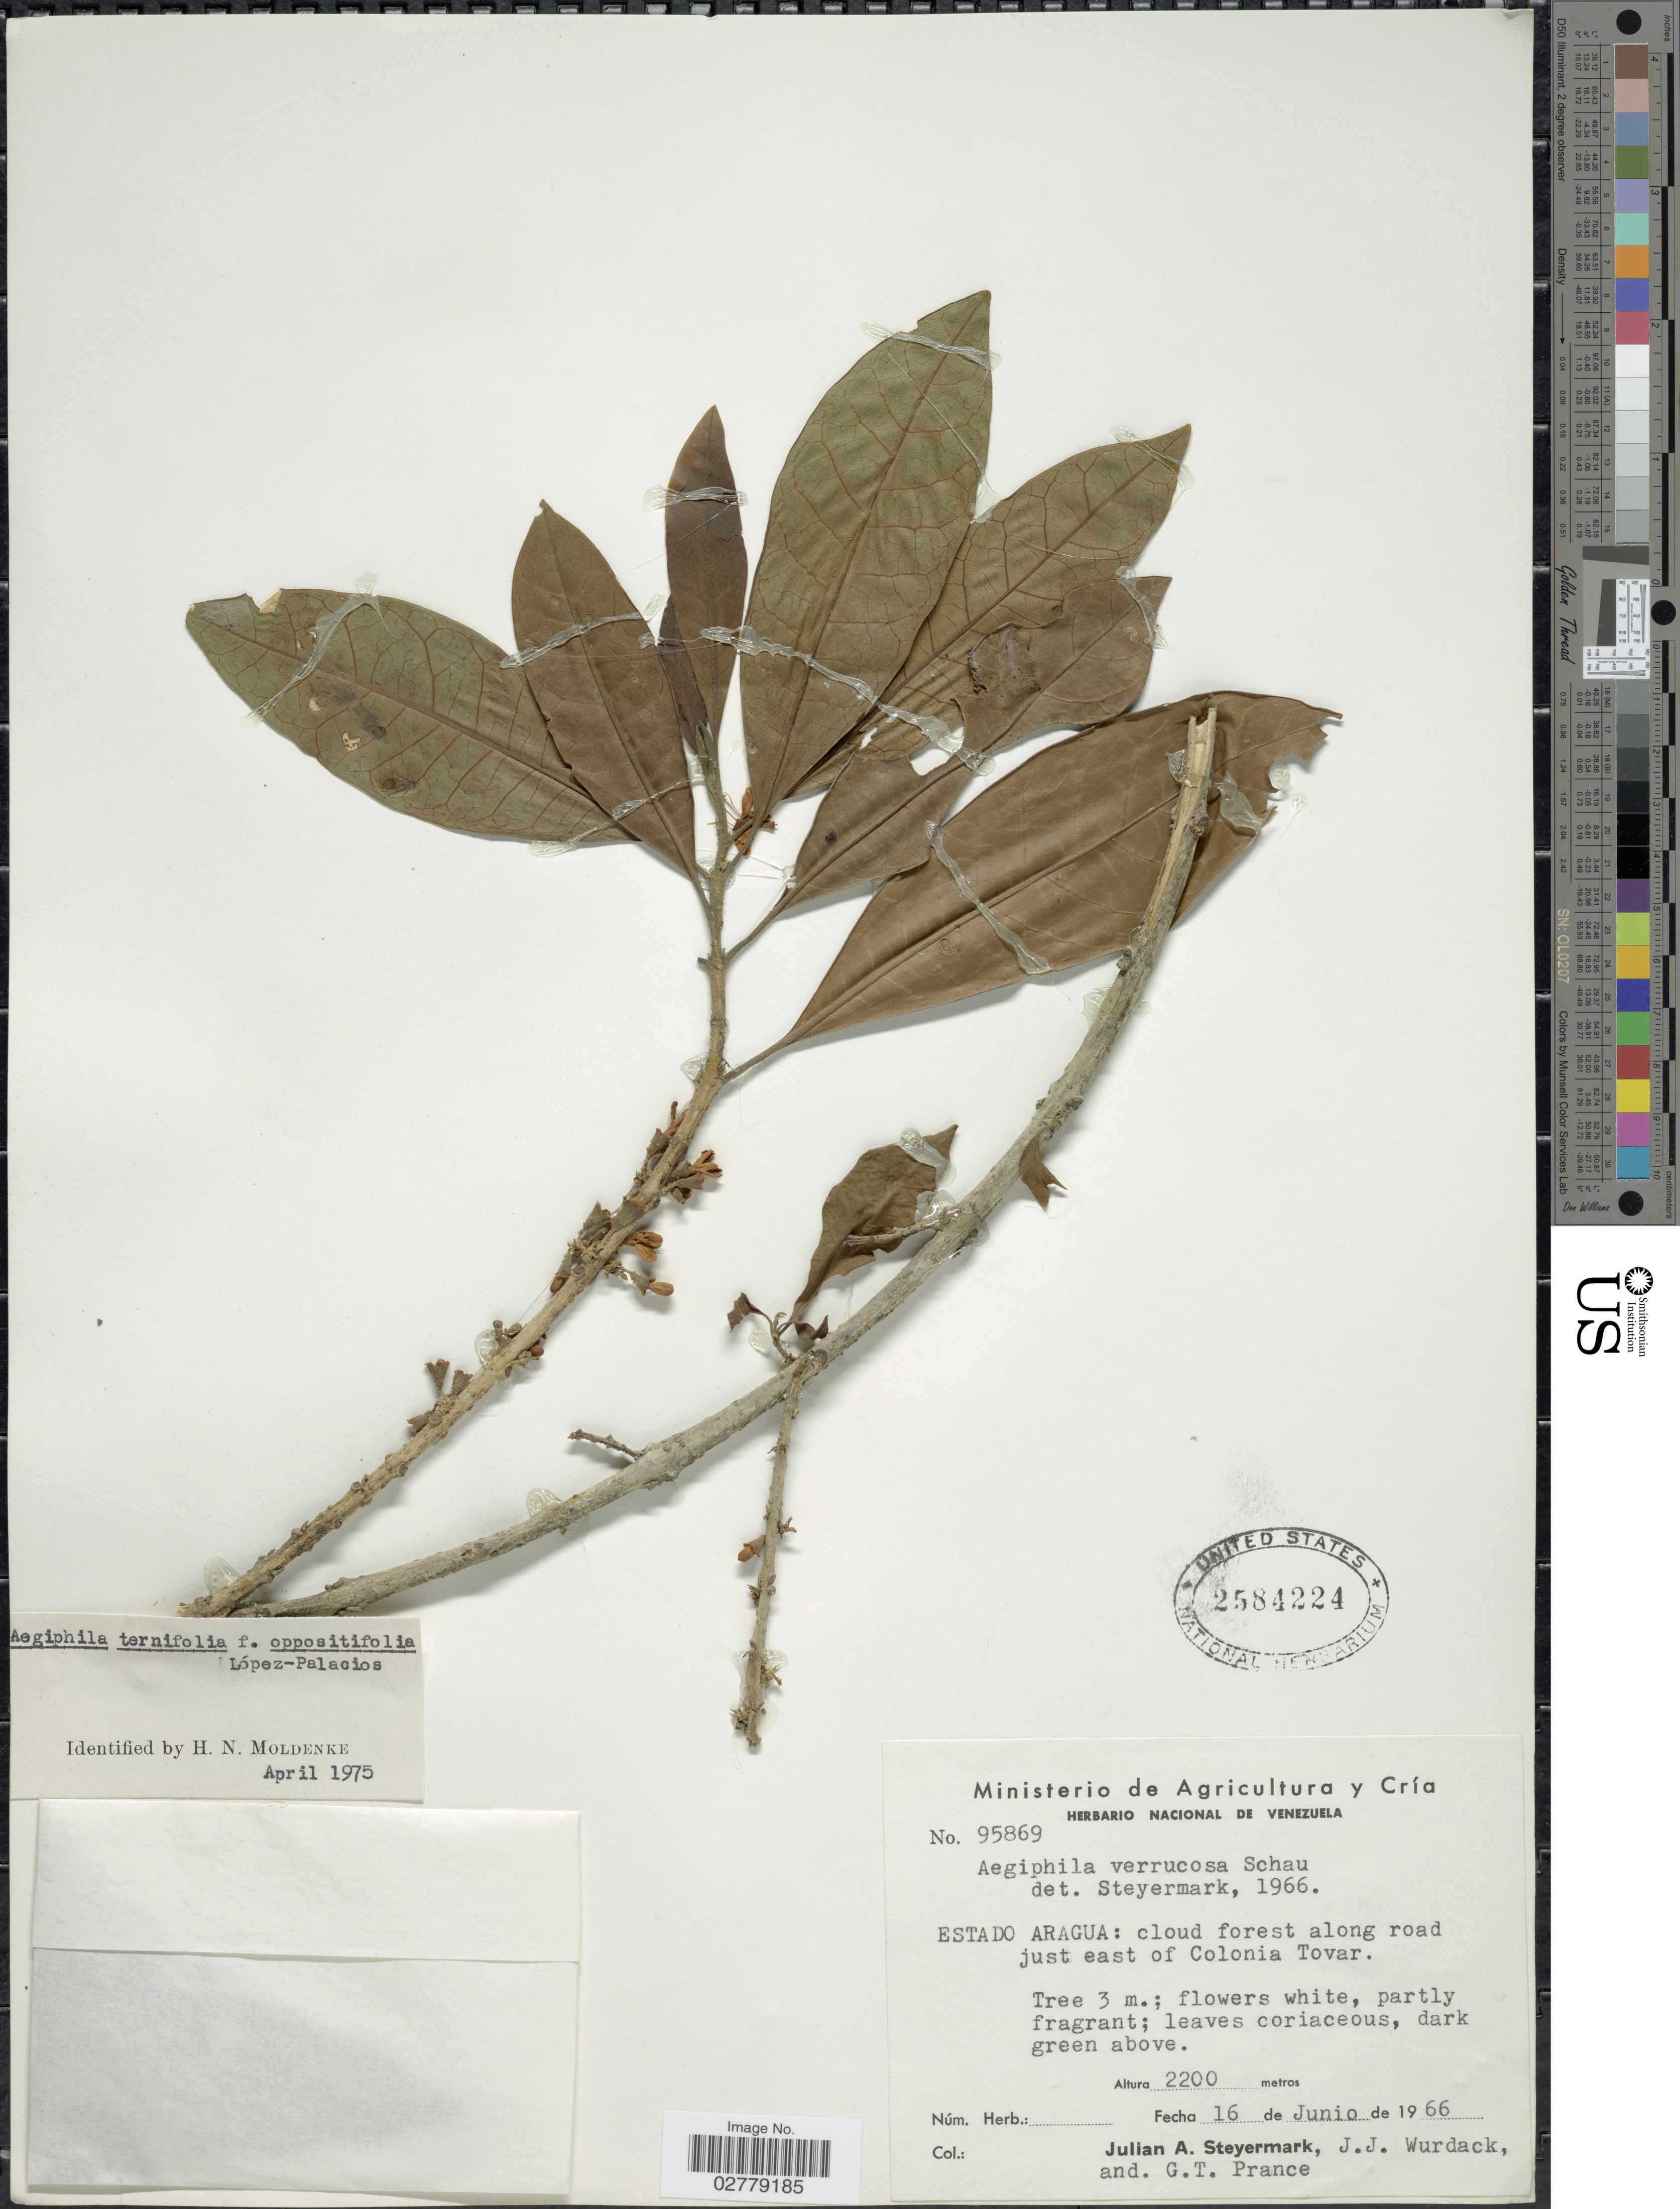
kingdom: Plantae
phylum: Tracheophyta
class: Magnoliopsida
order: Lamiales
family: Lamiaceae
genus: Aegiphila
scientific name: Aegiphila ternifolia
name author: (Kunth) Moldenke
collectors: J. Steyermark, J. J. Wurdack & G. T. Prance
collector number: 95869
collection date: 1966-06-16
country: Venezuela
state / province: Aragua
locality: Cloud forest along road just east of Colonia Tovar.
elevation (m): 2200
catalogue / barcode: US 2584224